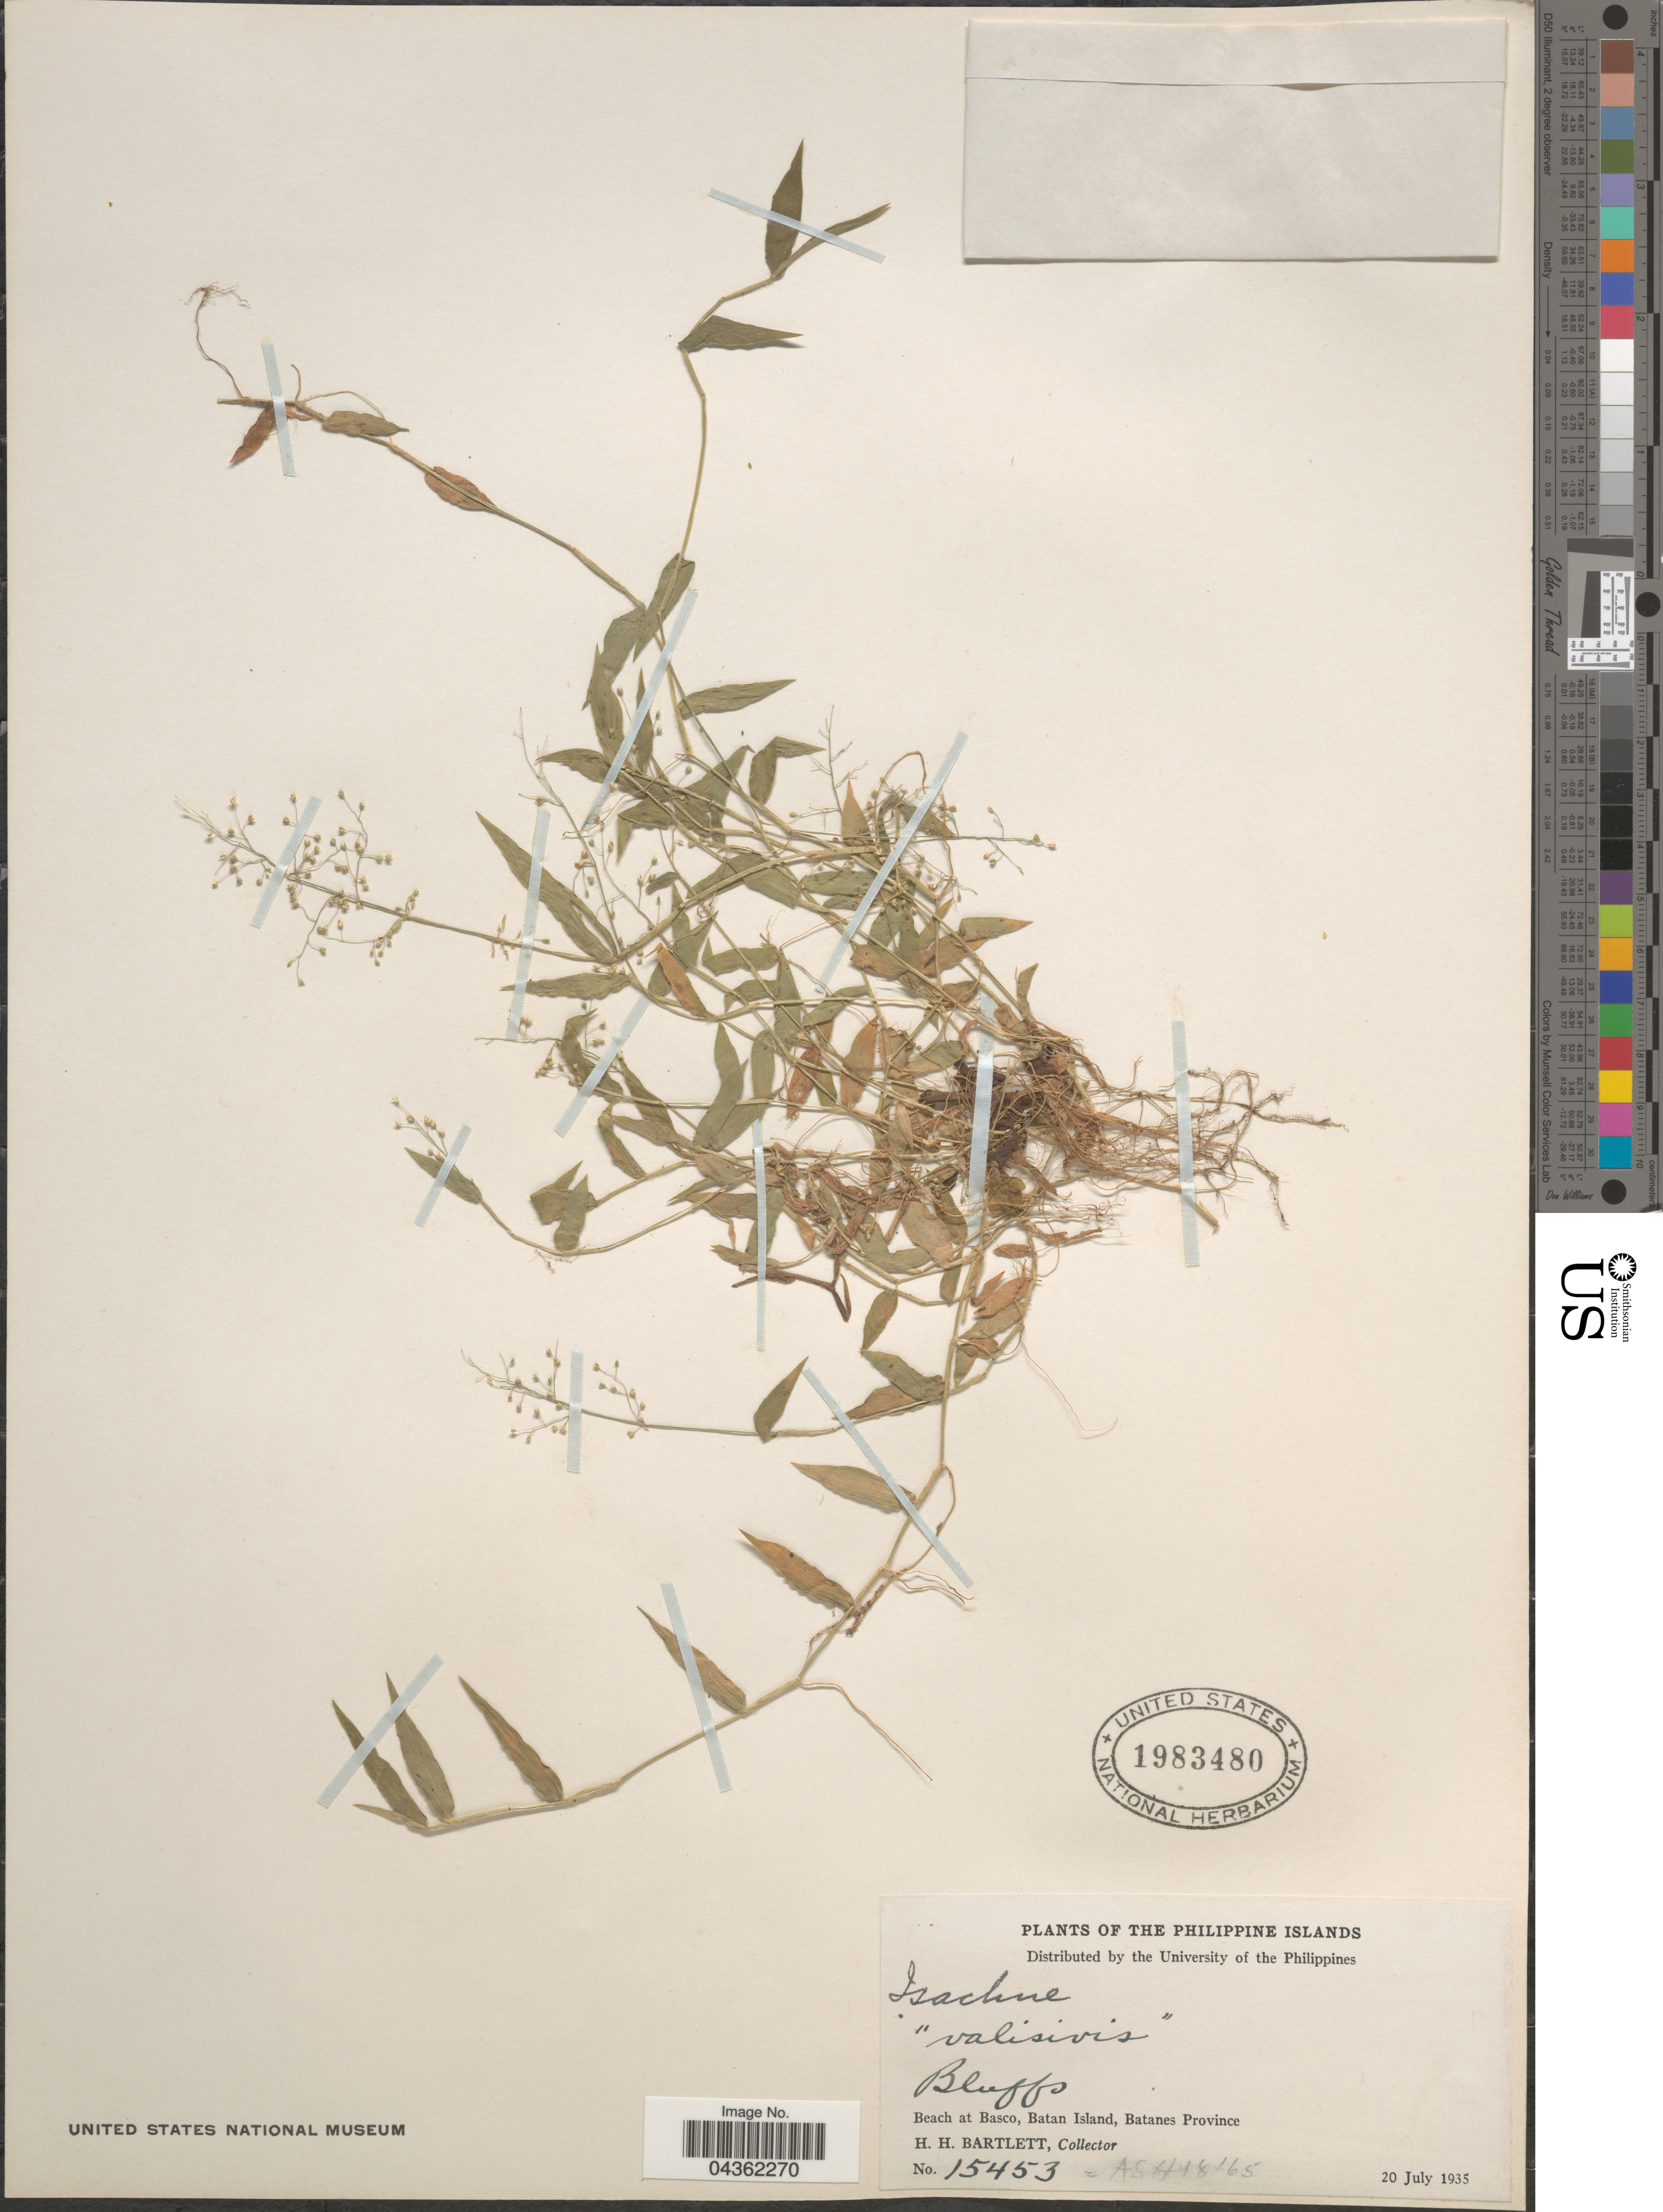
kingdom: Plantae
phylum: Tracheophyta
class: Liliopsida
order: Poales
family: Poaceae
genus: Isachne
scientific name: Isachne sp.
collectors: H. H. Bartlett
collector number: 15453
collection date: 1935-07-20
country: Philippines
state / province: Cagayan Valley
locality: Philippine Islands. Beach at Basco, Batan Island, Batanes Province.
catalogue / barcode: US 1983480